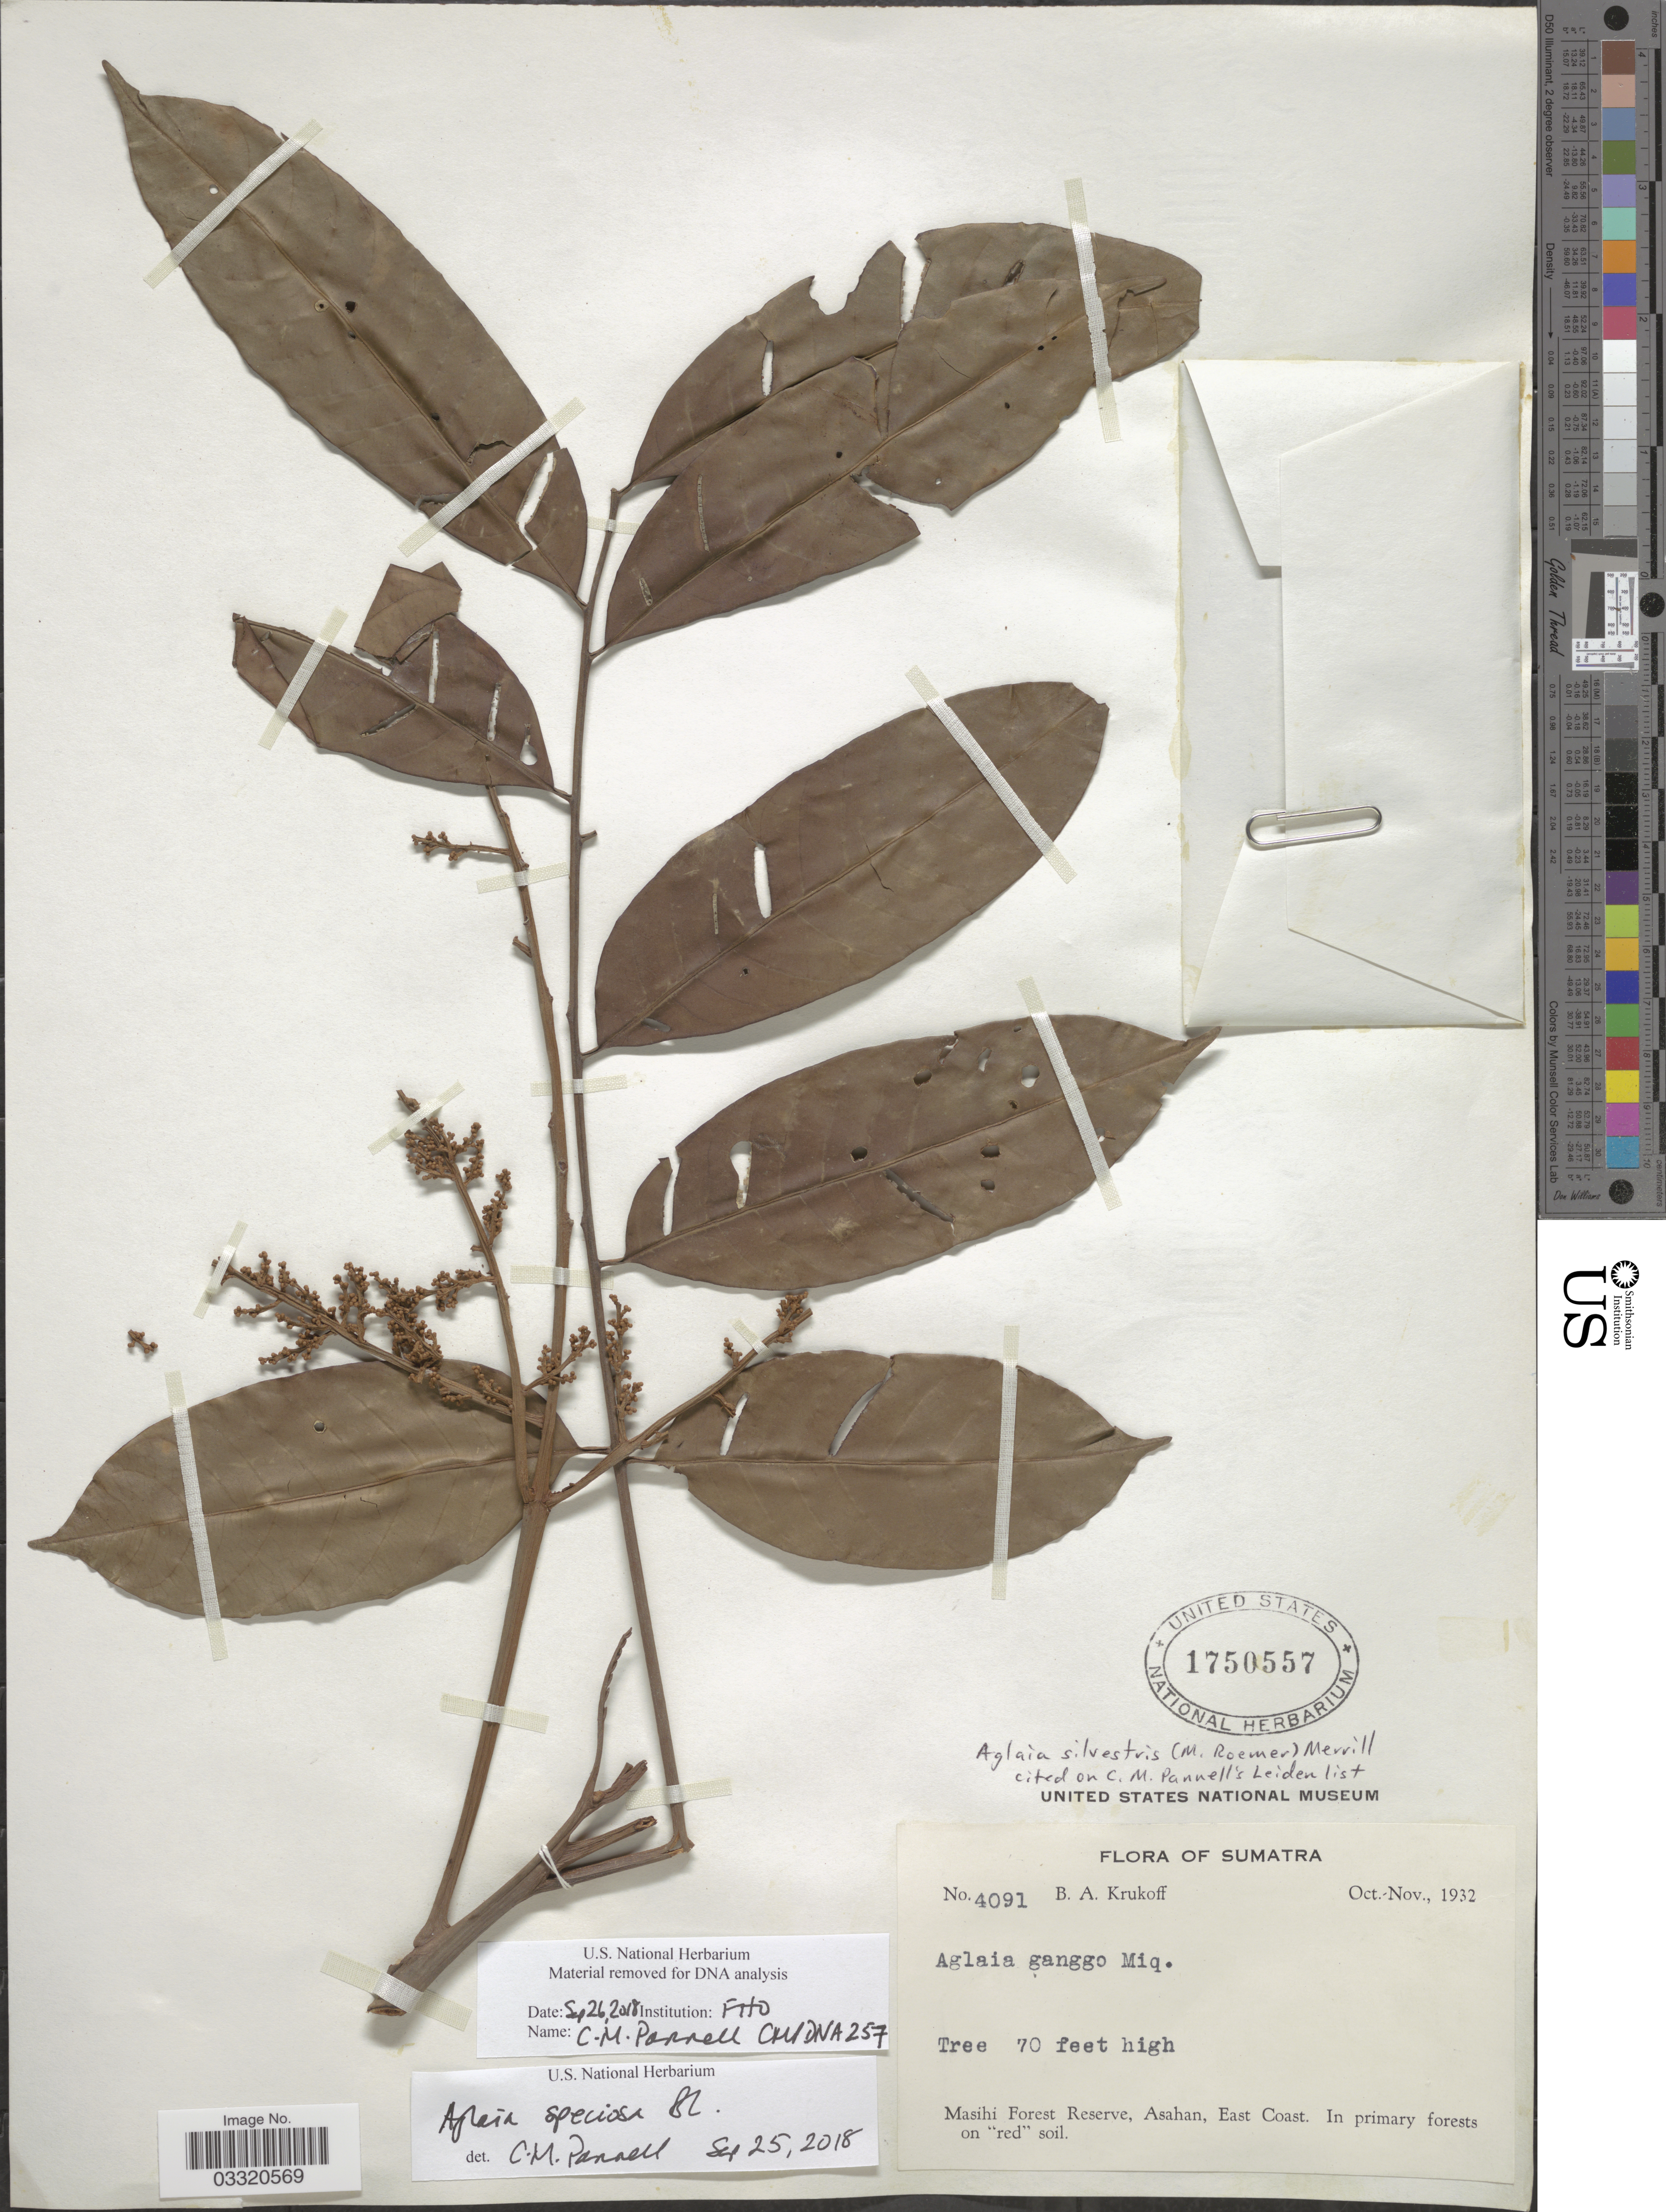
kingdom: Plantae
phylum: Tracheophyta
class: Magnoliopsida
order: Sapindales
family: Meliaceae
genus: Aglaia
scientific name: Aglaia speciosa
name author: Blume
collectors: B. A. Krukoff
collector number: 4091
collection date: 1932-10/1932-11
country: Indonesia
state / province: Sumatra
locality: Masihi Forest Reserve, Ashan, East Coast.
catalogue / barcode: US 1750557